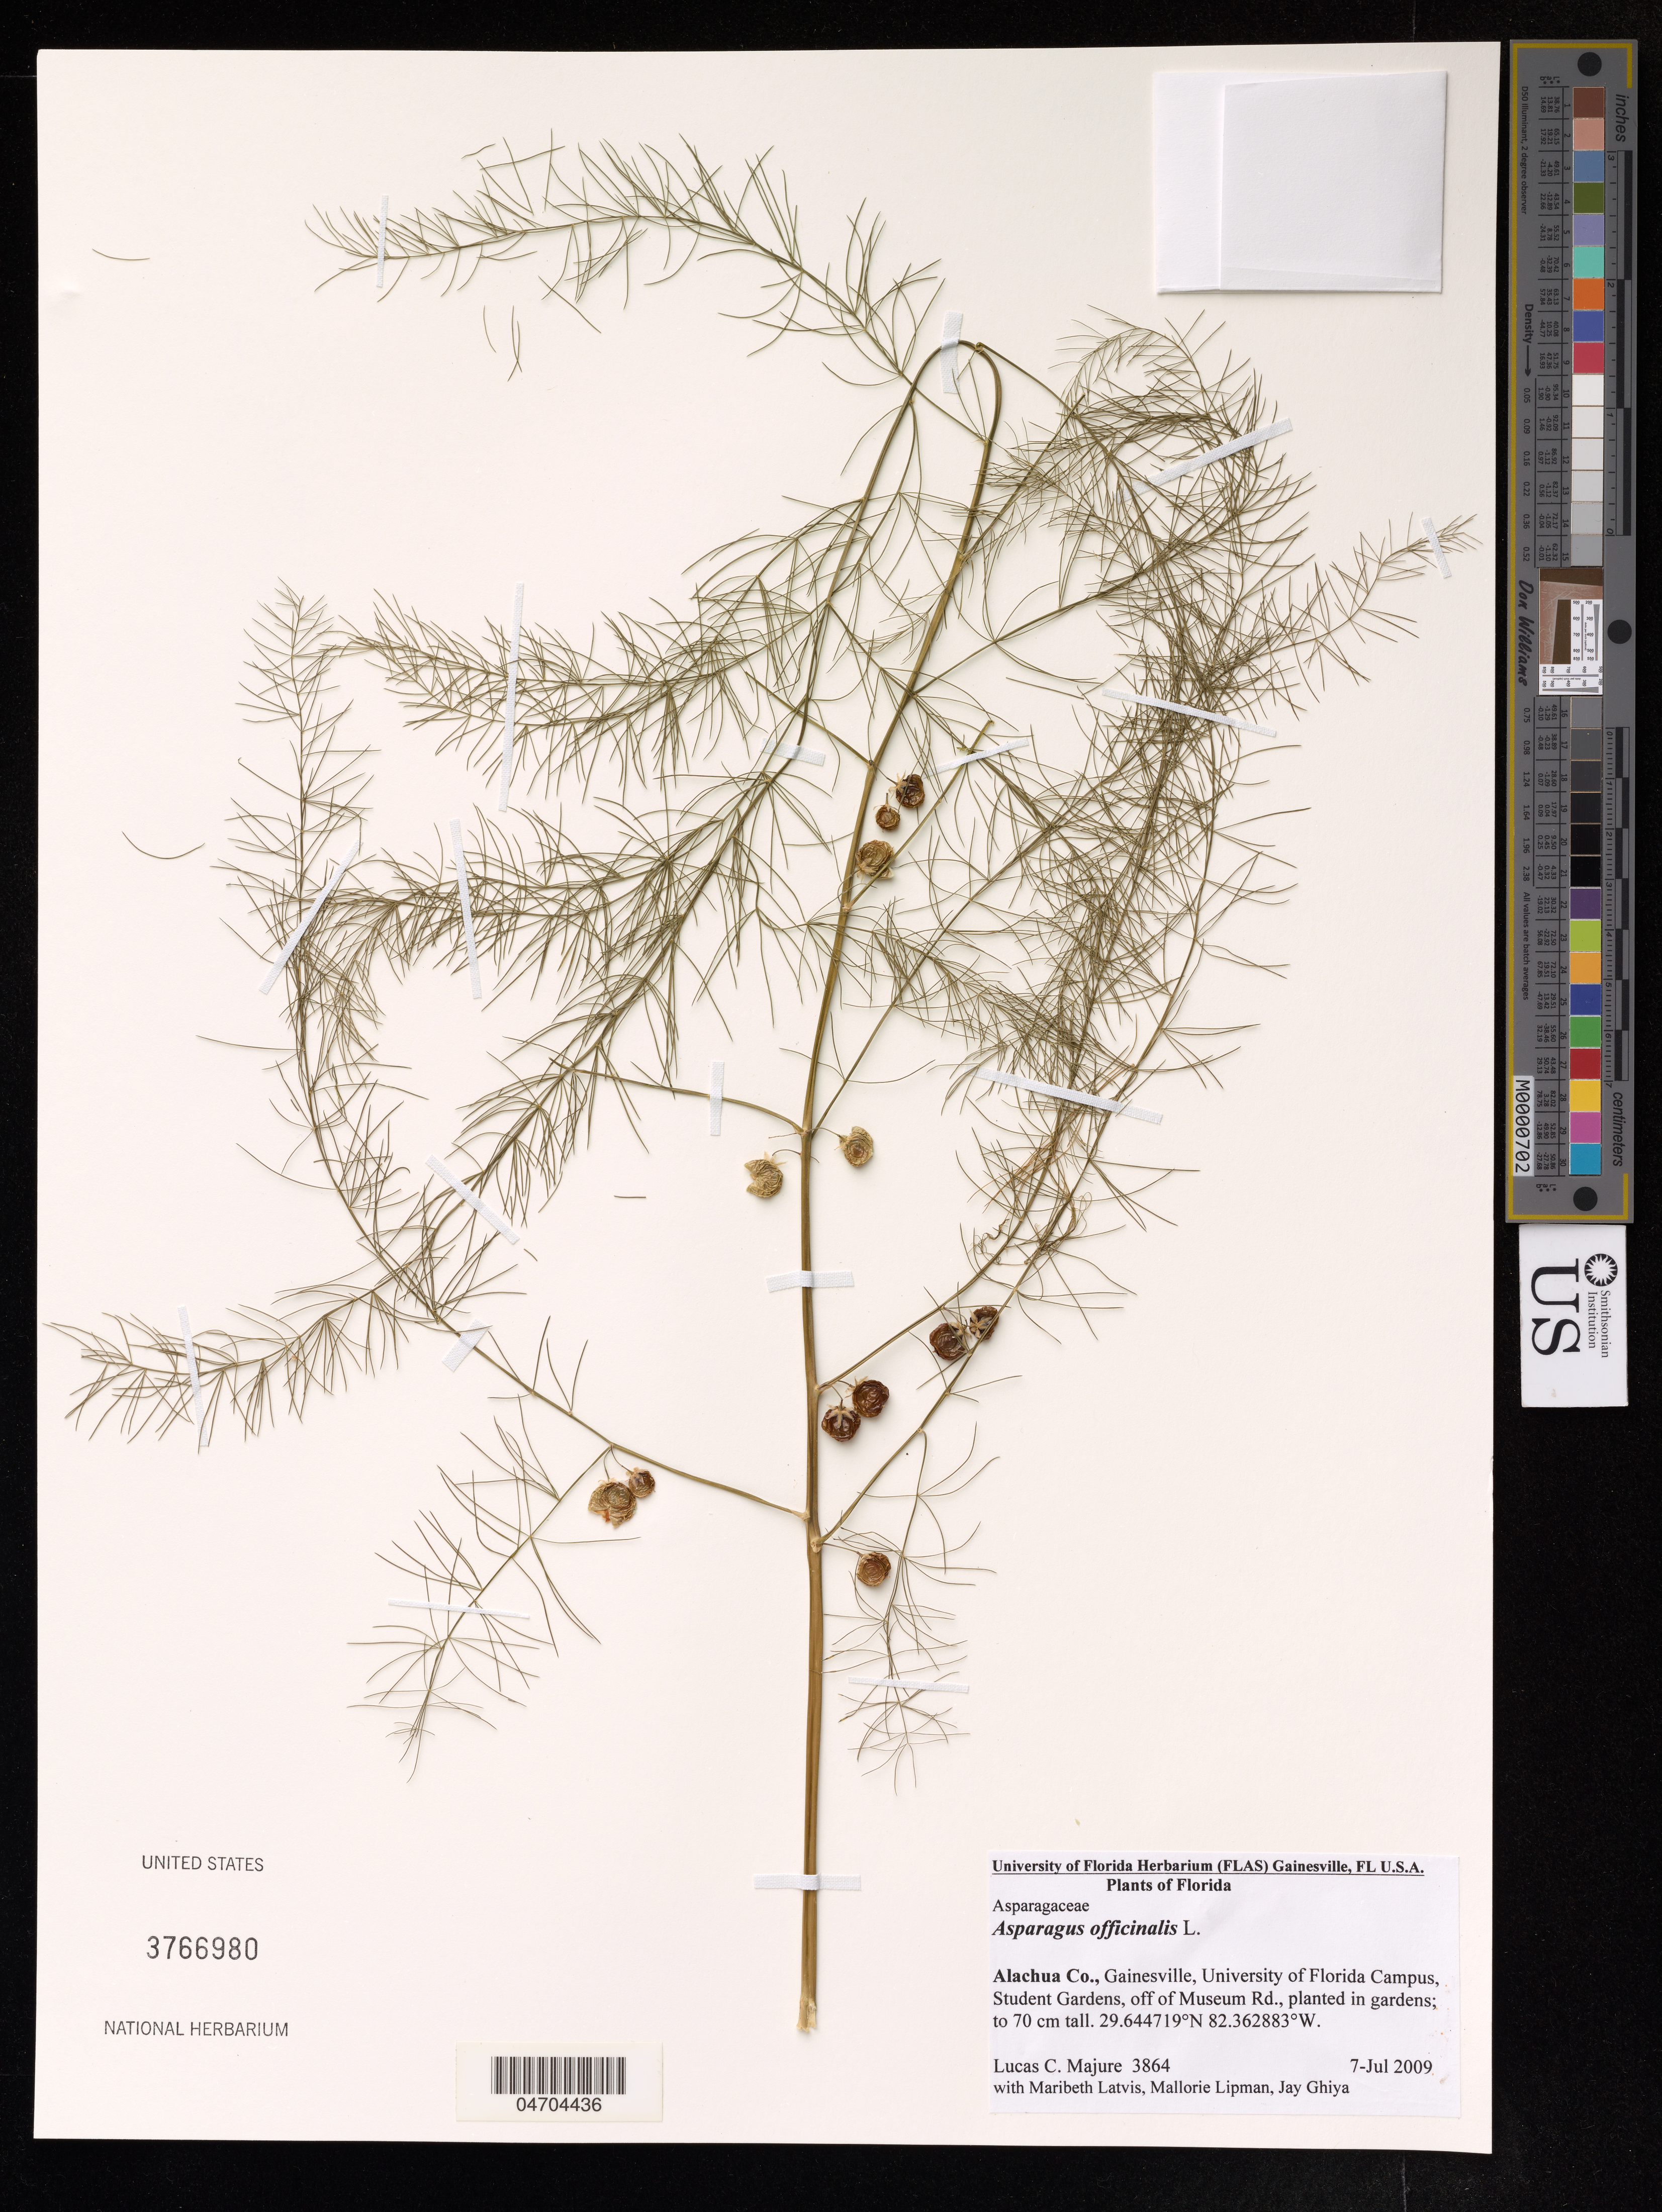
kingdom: Plantae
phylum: Tracheophyta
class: Liliopsida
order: Asparagales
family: Asparagaceae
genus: Asparagus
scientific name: Asparagus officinalis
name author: L.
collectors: L. Majure, M. Latvis & M. Lipman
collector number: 3864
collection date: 2009-07-07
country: United States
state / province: Florida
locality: Alachua Co., Gainesville, University of Florida Campus, Student Gardens, off of Museum Rd.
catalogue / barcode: US 3766980